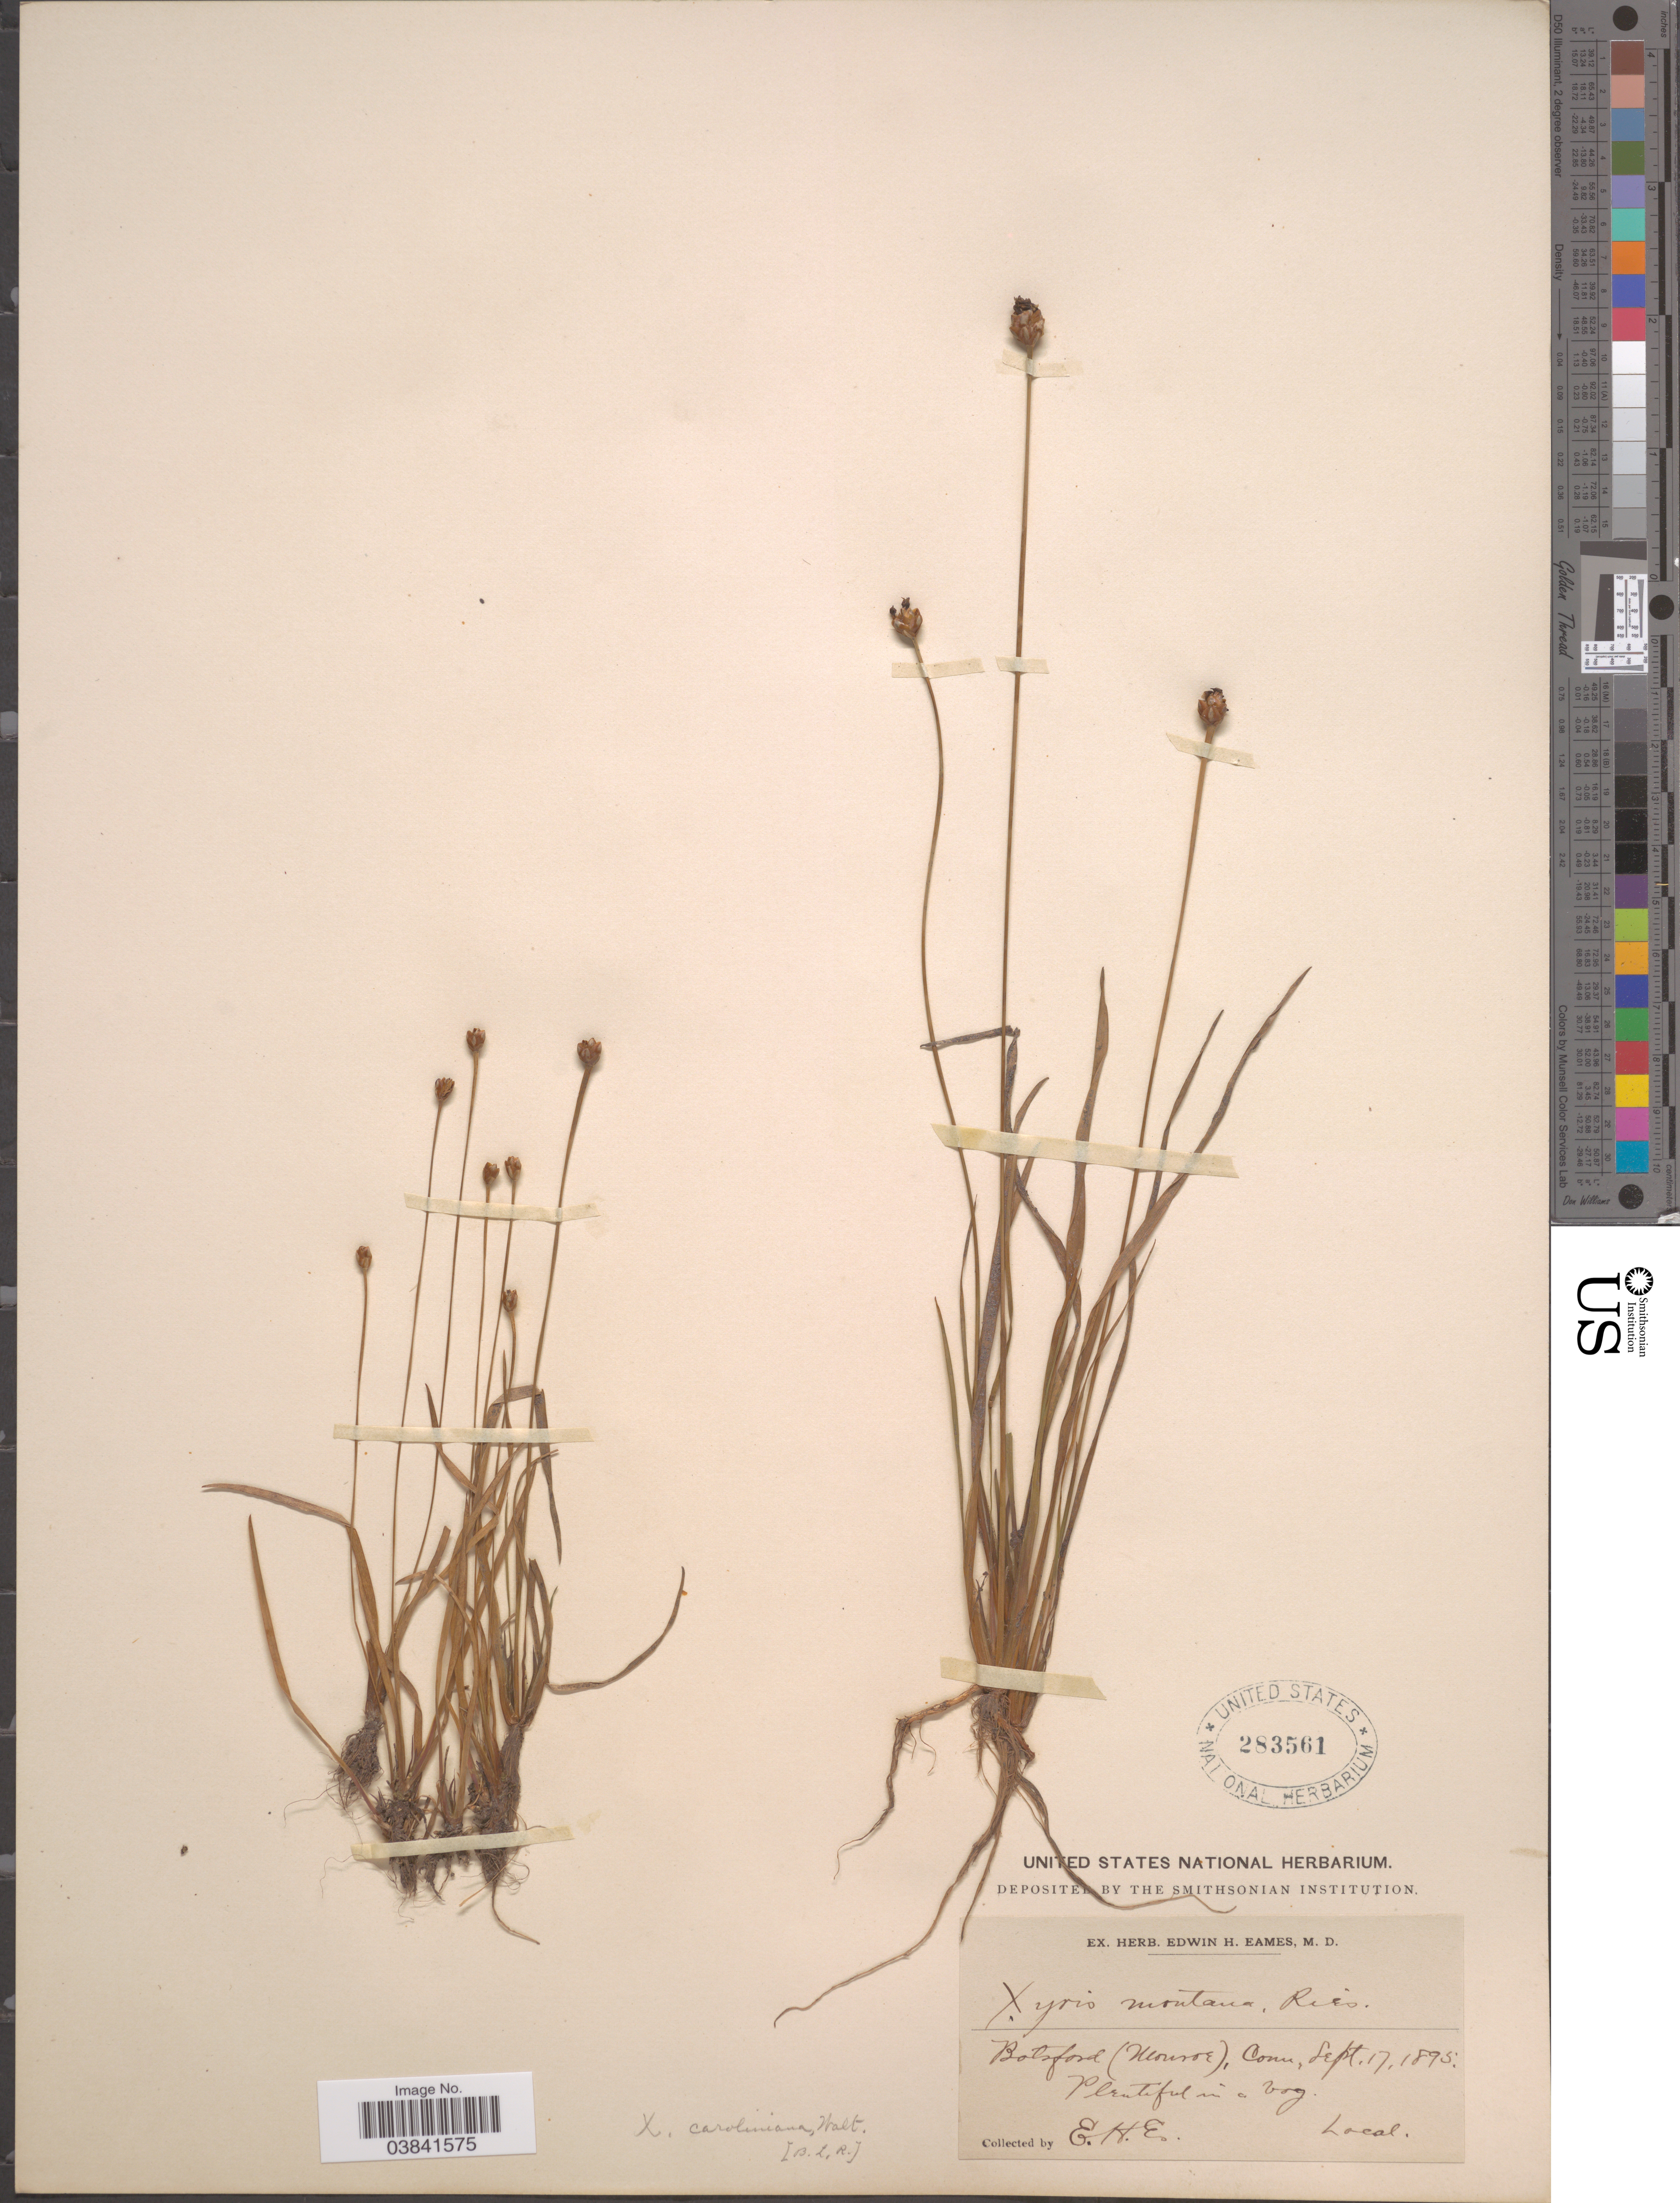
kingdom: Plantae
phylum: Tracheophyta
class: Liliopsida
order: Poales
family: Xyridaceae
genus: Xyris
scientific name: Xyris difformis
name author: Chapm.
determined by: Strong, Mark T., (BOT), Smithsonian Institution - National Museum of Natural History (UNITED STATES)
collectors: E. H. Eames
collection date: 1895-09-17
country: United States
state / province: Connecticut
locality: Botsford (Monroe).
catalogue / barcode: US 283561